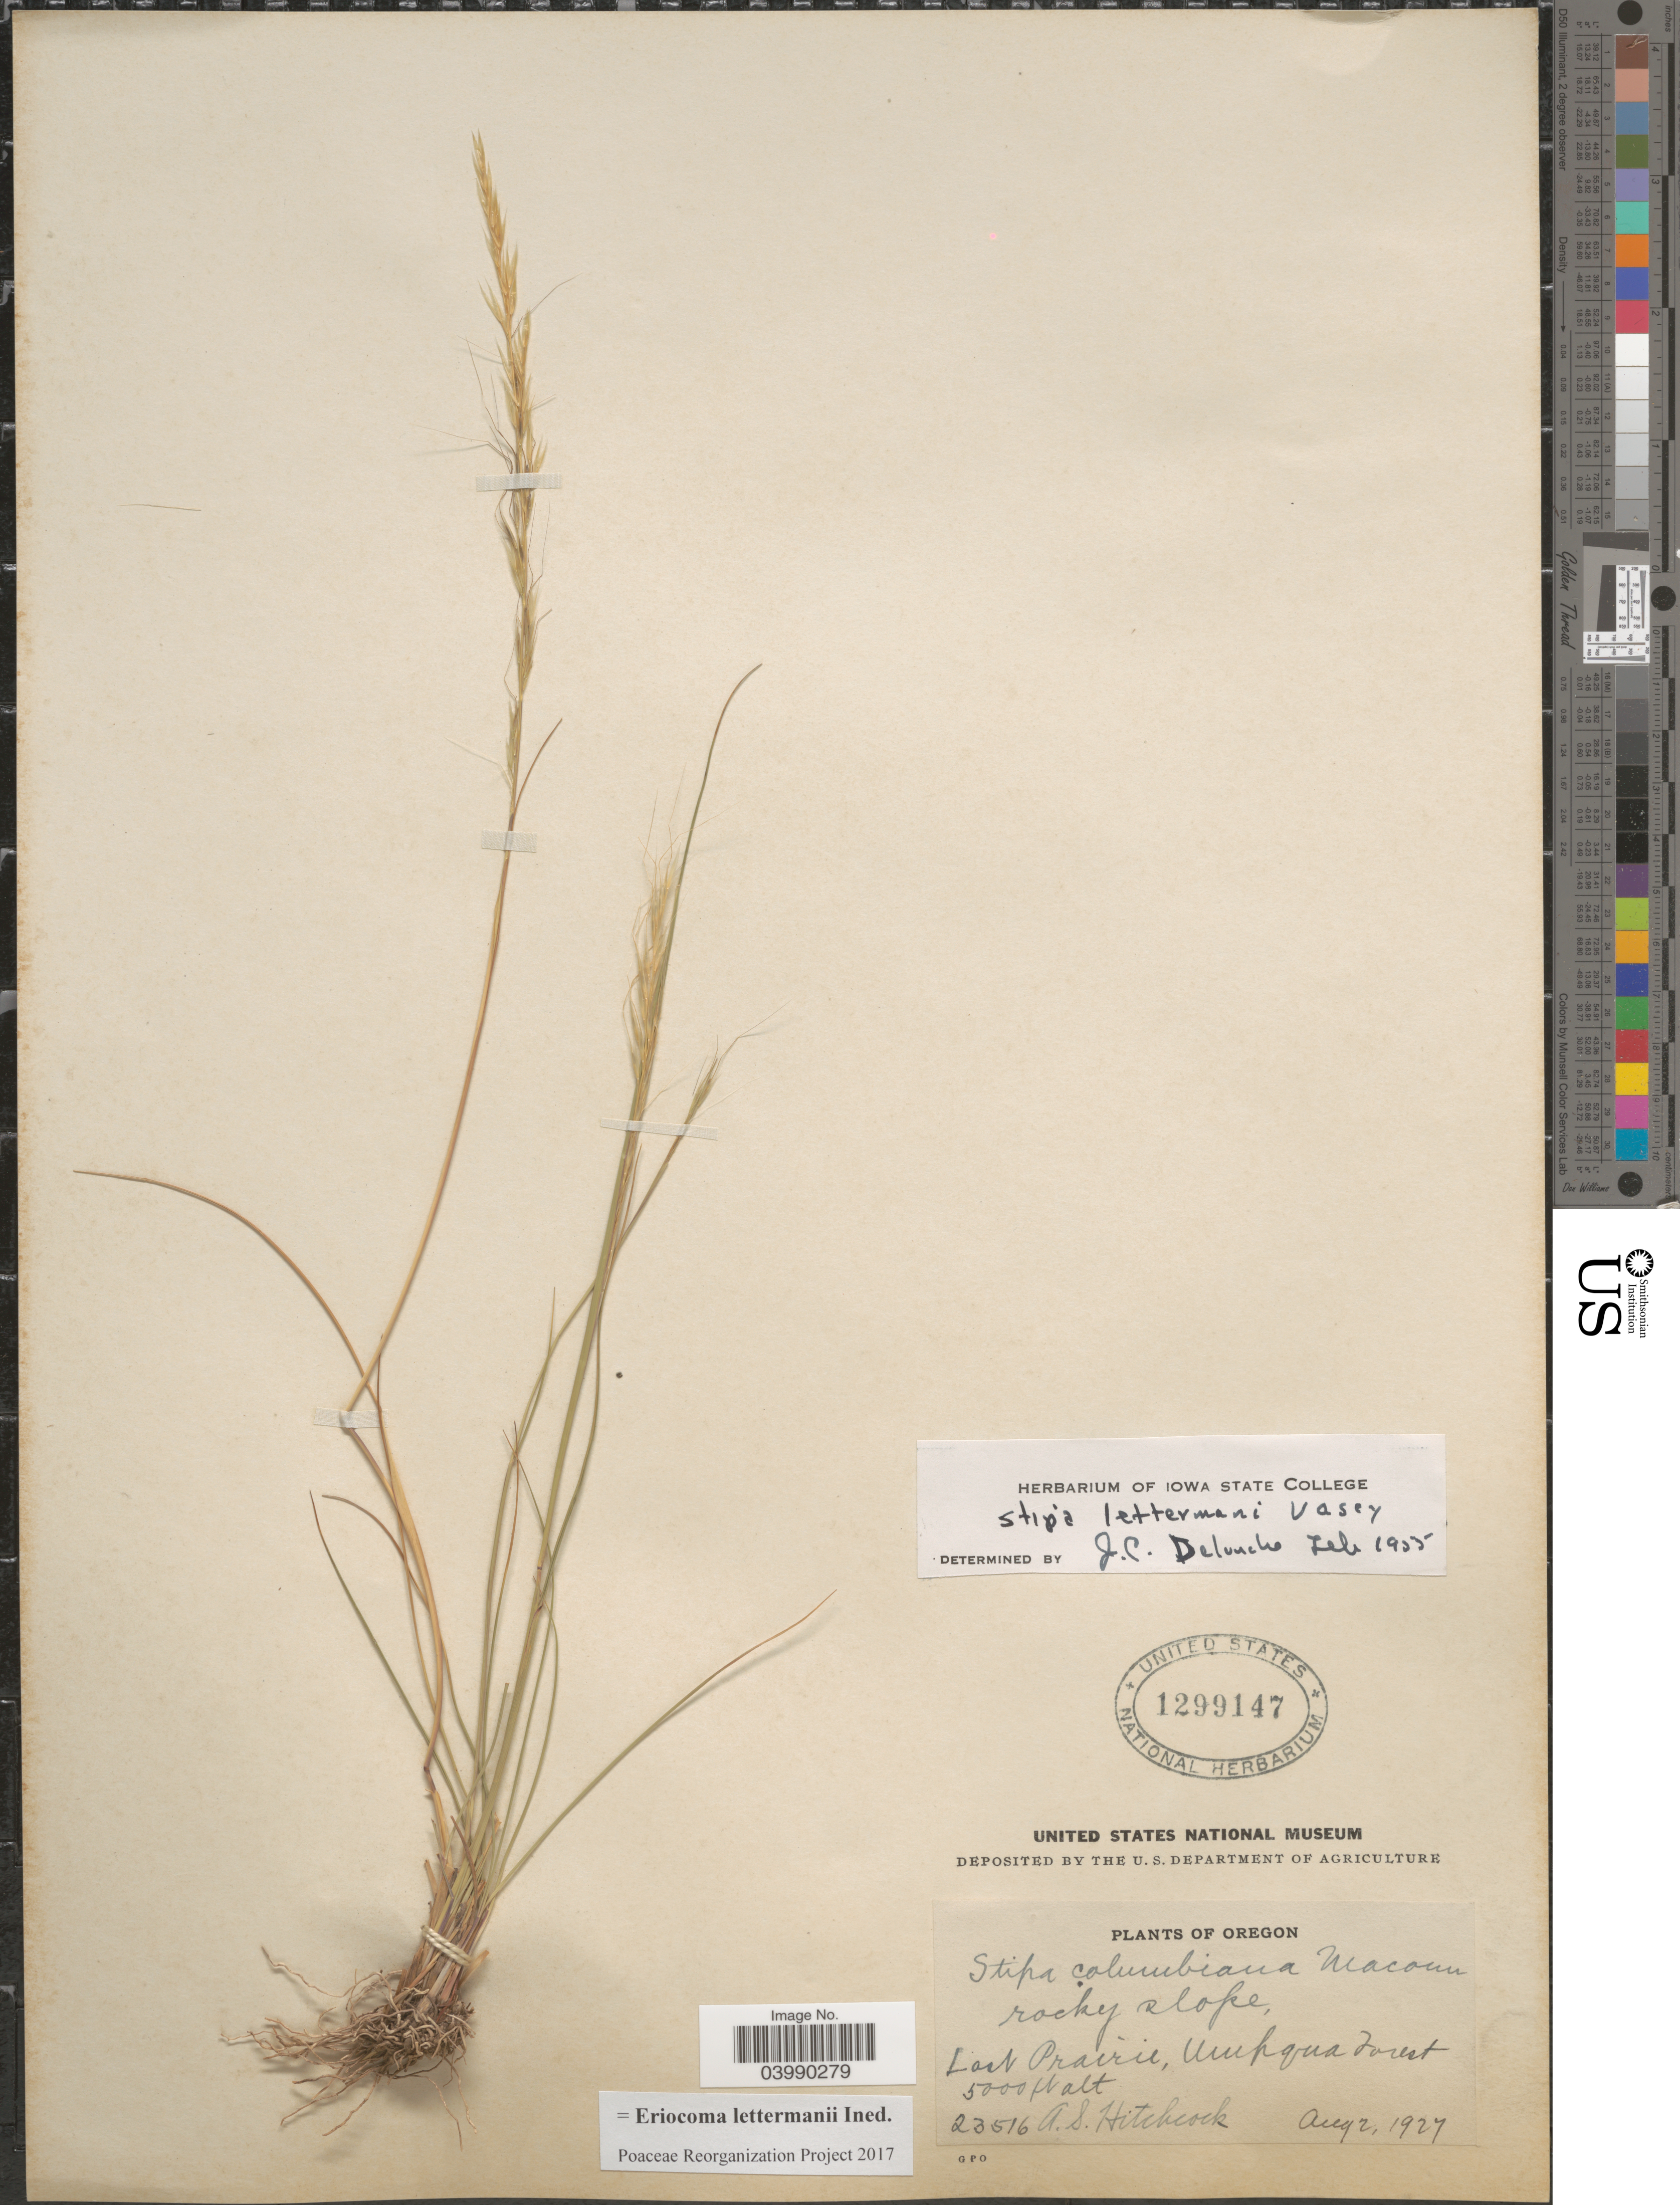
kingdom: Plantae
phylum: Tracheophyta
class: Liliopsida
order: Poales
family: Poaceae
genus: Eriocoma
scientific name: Eriocoma lettermanii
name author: (Vasey) Romasch.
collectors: A. S. Hitchcock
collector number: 23516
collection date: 1927-08-02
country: United States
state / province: Oregon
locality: Lost Prairie, Umpqua Forest.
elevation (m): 1524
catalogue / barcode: US 1299147